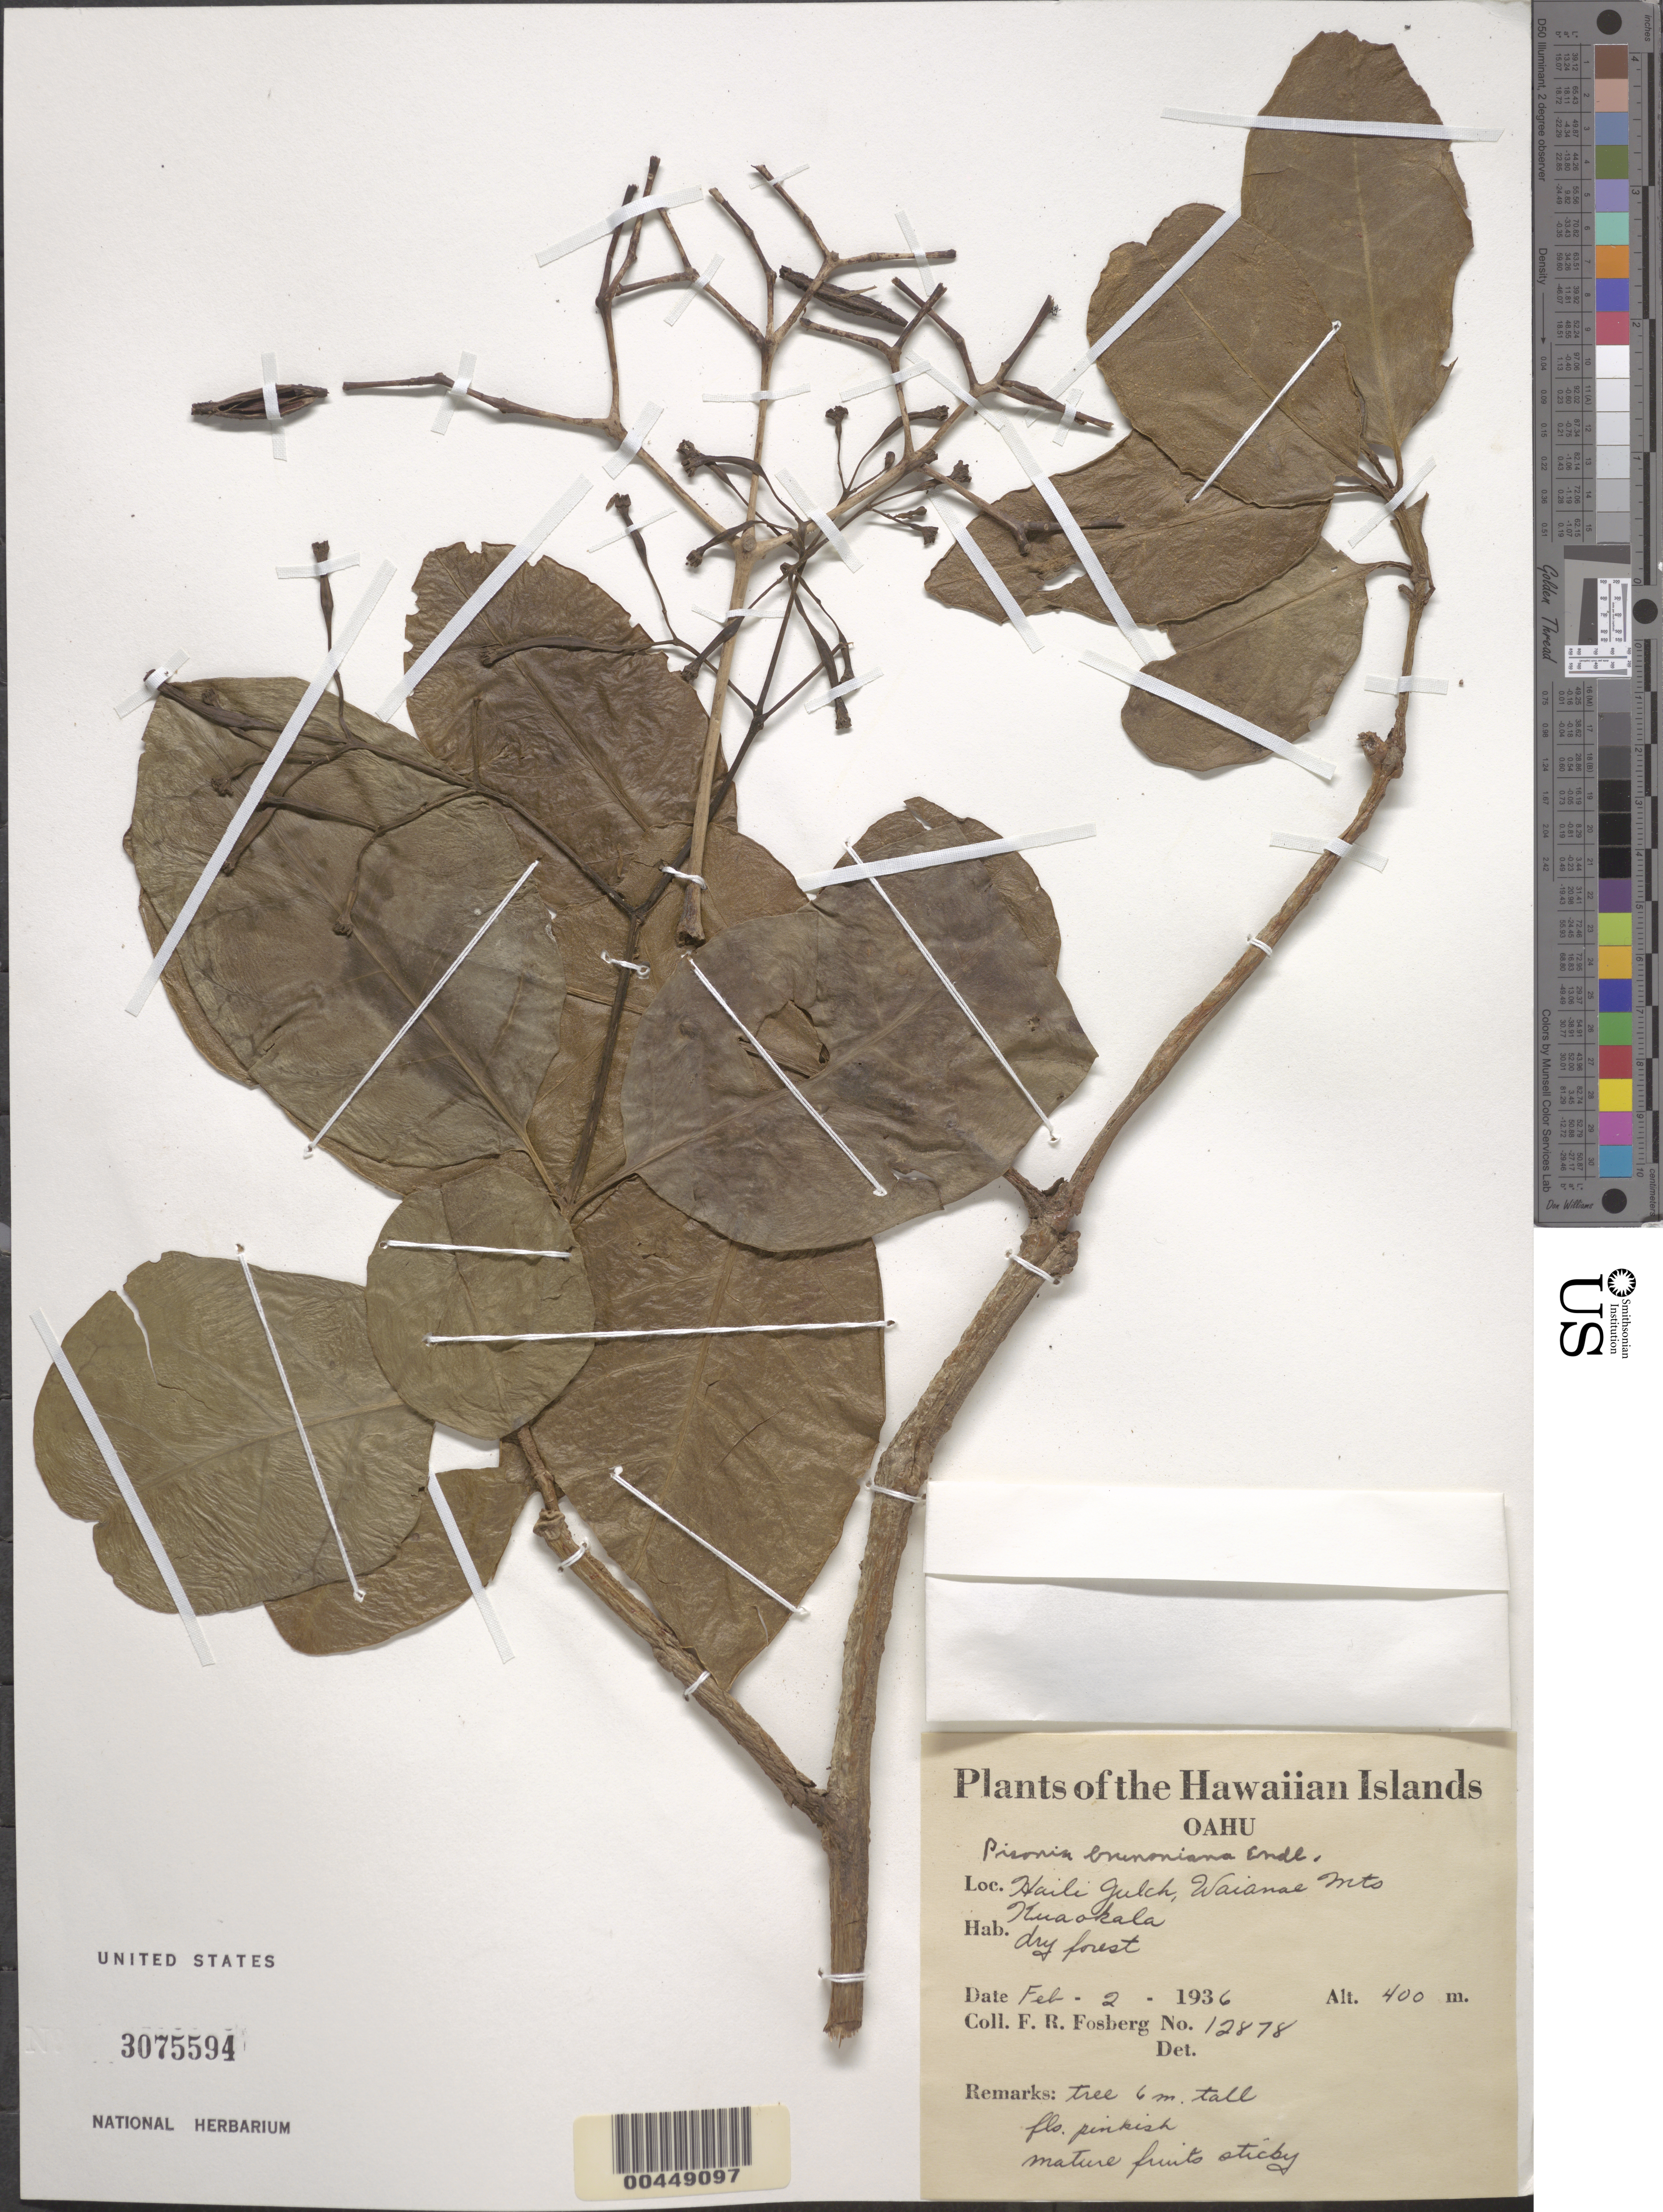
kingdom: Plantae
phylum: Tracheophyta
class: Magnoliopsida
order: Caryophyllales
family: Nyctaginaceae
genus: Ceodes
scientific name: Ceodes brunoniana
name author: (Endl.) Skottsb.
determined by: Wagner, W. L., (BOT), Smithsonian Institution - National Museum of Natural History (UNITED STATES)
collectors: F. R. Fosberg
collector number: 12878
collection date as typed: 2 Feb 1936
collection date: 1936-02-02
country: United States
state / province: Hawaii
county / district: Honolulu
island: Oahu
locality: Haili Gulch, Waianae Mountains, Kuaokala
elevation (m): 400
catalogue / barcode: US 3075594